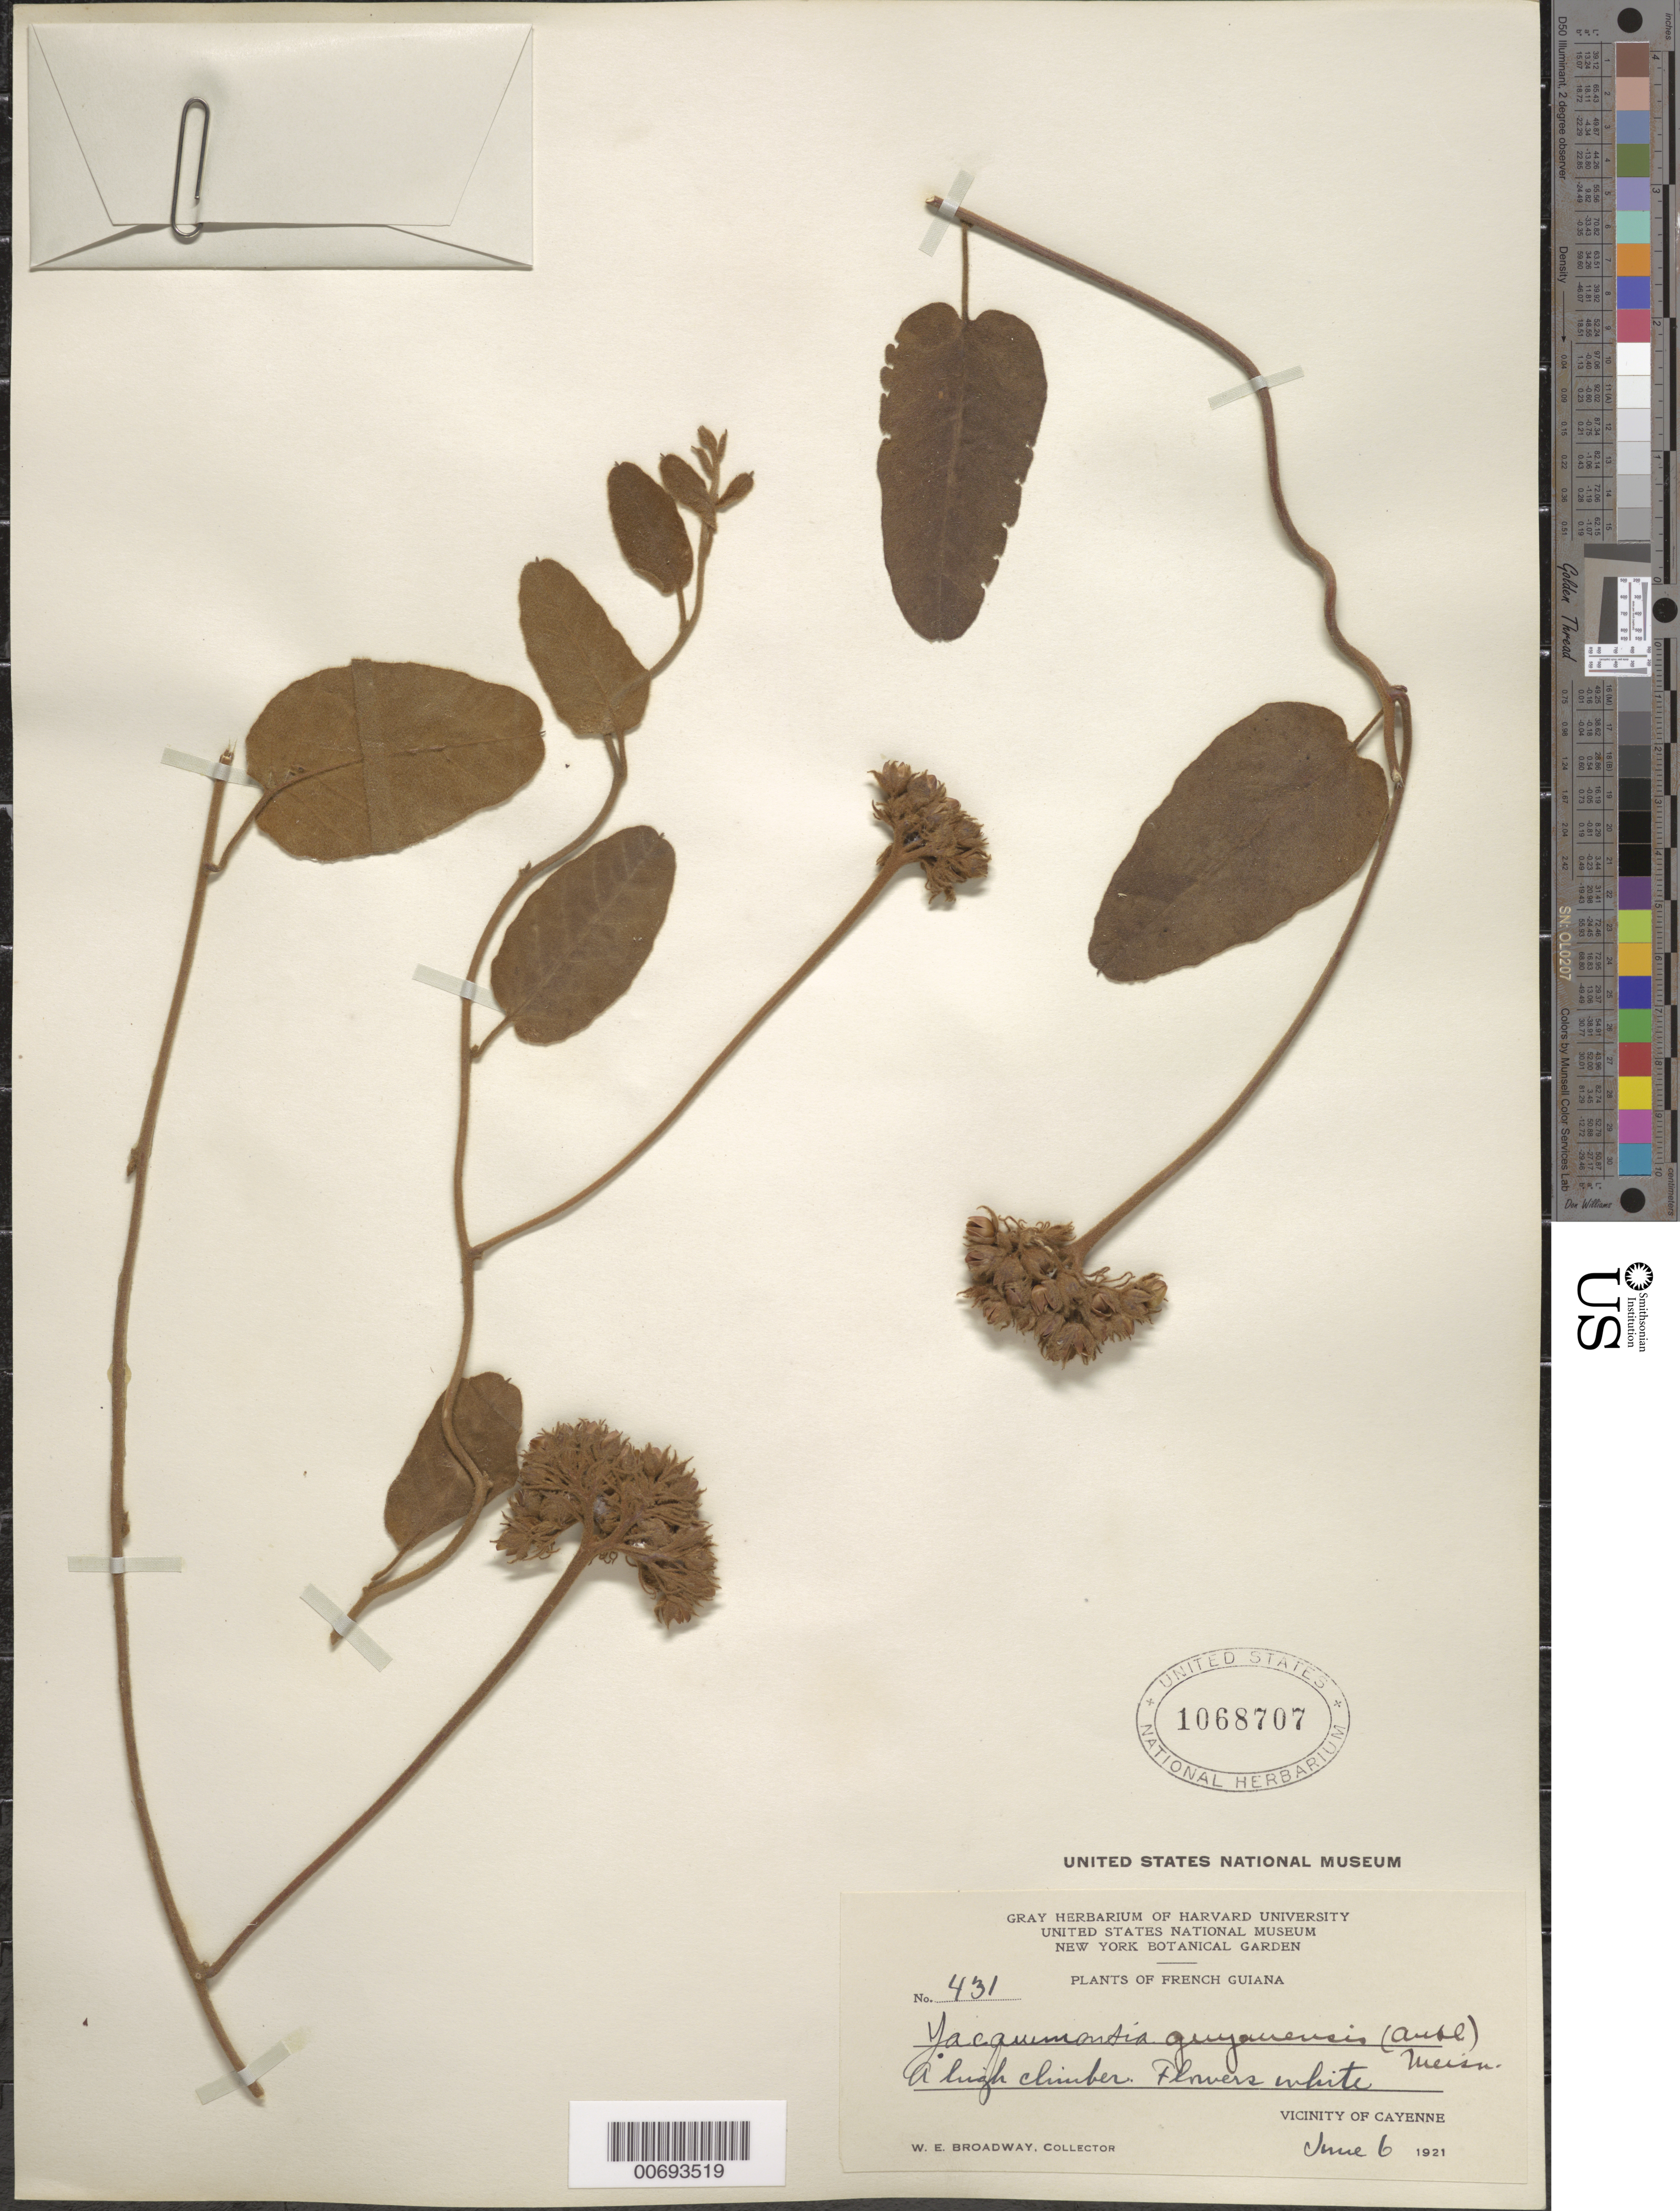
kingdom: Plantae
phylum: Tracheophyta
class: Magnoliopsida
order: Solanales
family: Convolvulaceae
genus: Jacquemontia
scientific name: Jacquemontia guyanensis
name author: (Aubl.) Meisn.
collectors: W. E. Broadway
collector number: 431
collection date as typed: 6-Jun-21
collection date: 1921-06-06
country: French Guiana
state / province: Cayenne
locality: Cayenne, vic.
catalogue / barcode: US 1068707